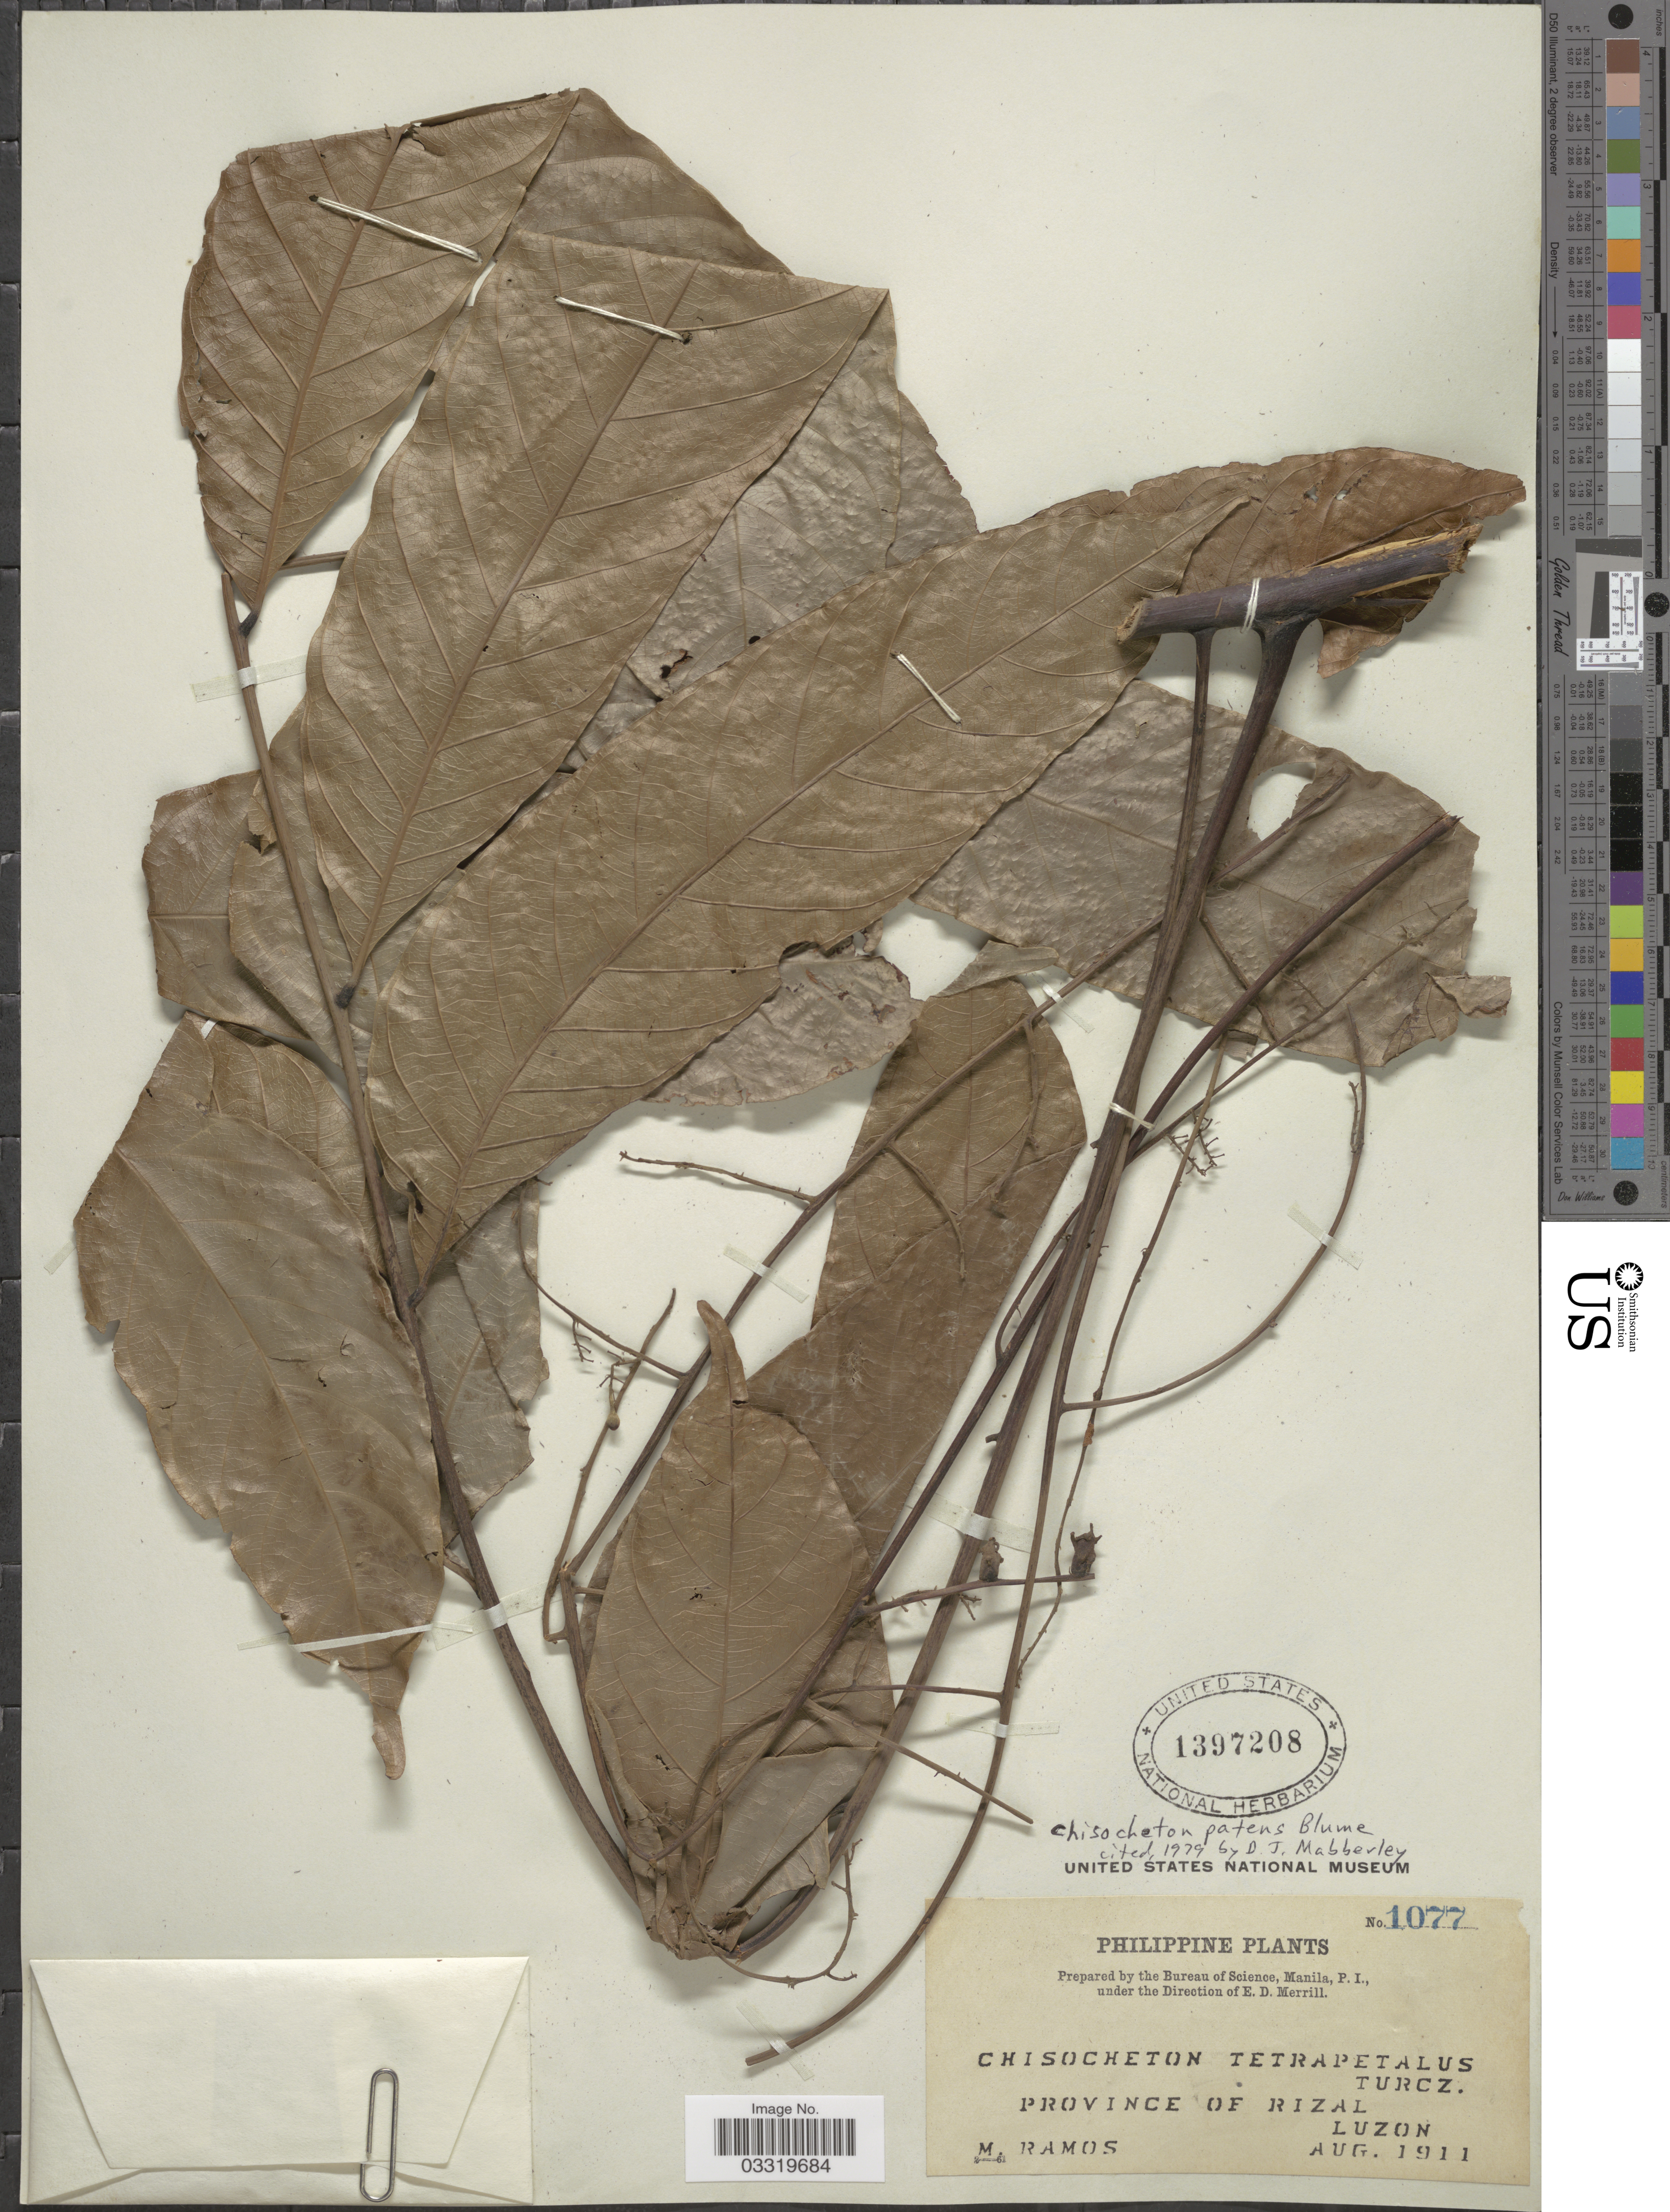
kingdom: Plantae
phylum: Tracheophyta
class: Magnoliopsida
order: Sapindales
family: Meliaceae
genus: Chisocheton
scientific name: Chisocheton patens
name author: Blume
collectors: M. Ramos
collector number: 1077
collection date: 1911-08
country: Philippines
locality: Province of Rizal. Luzon.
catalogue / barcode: US 1397208